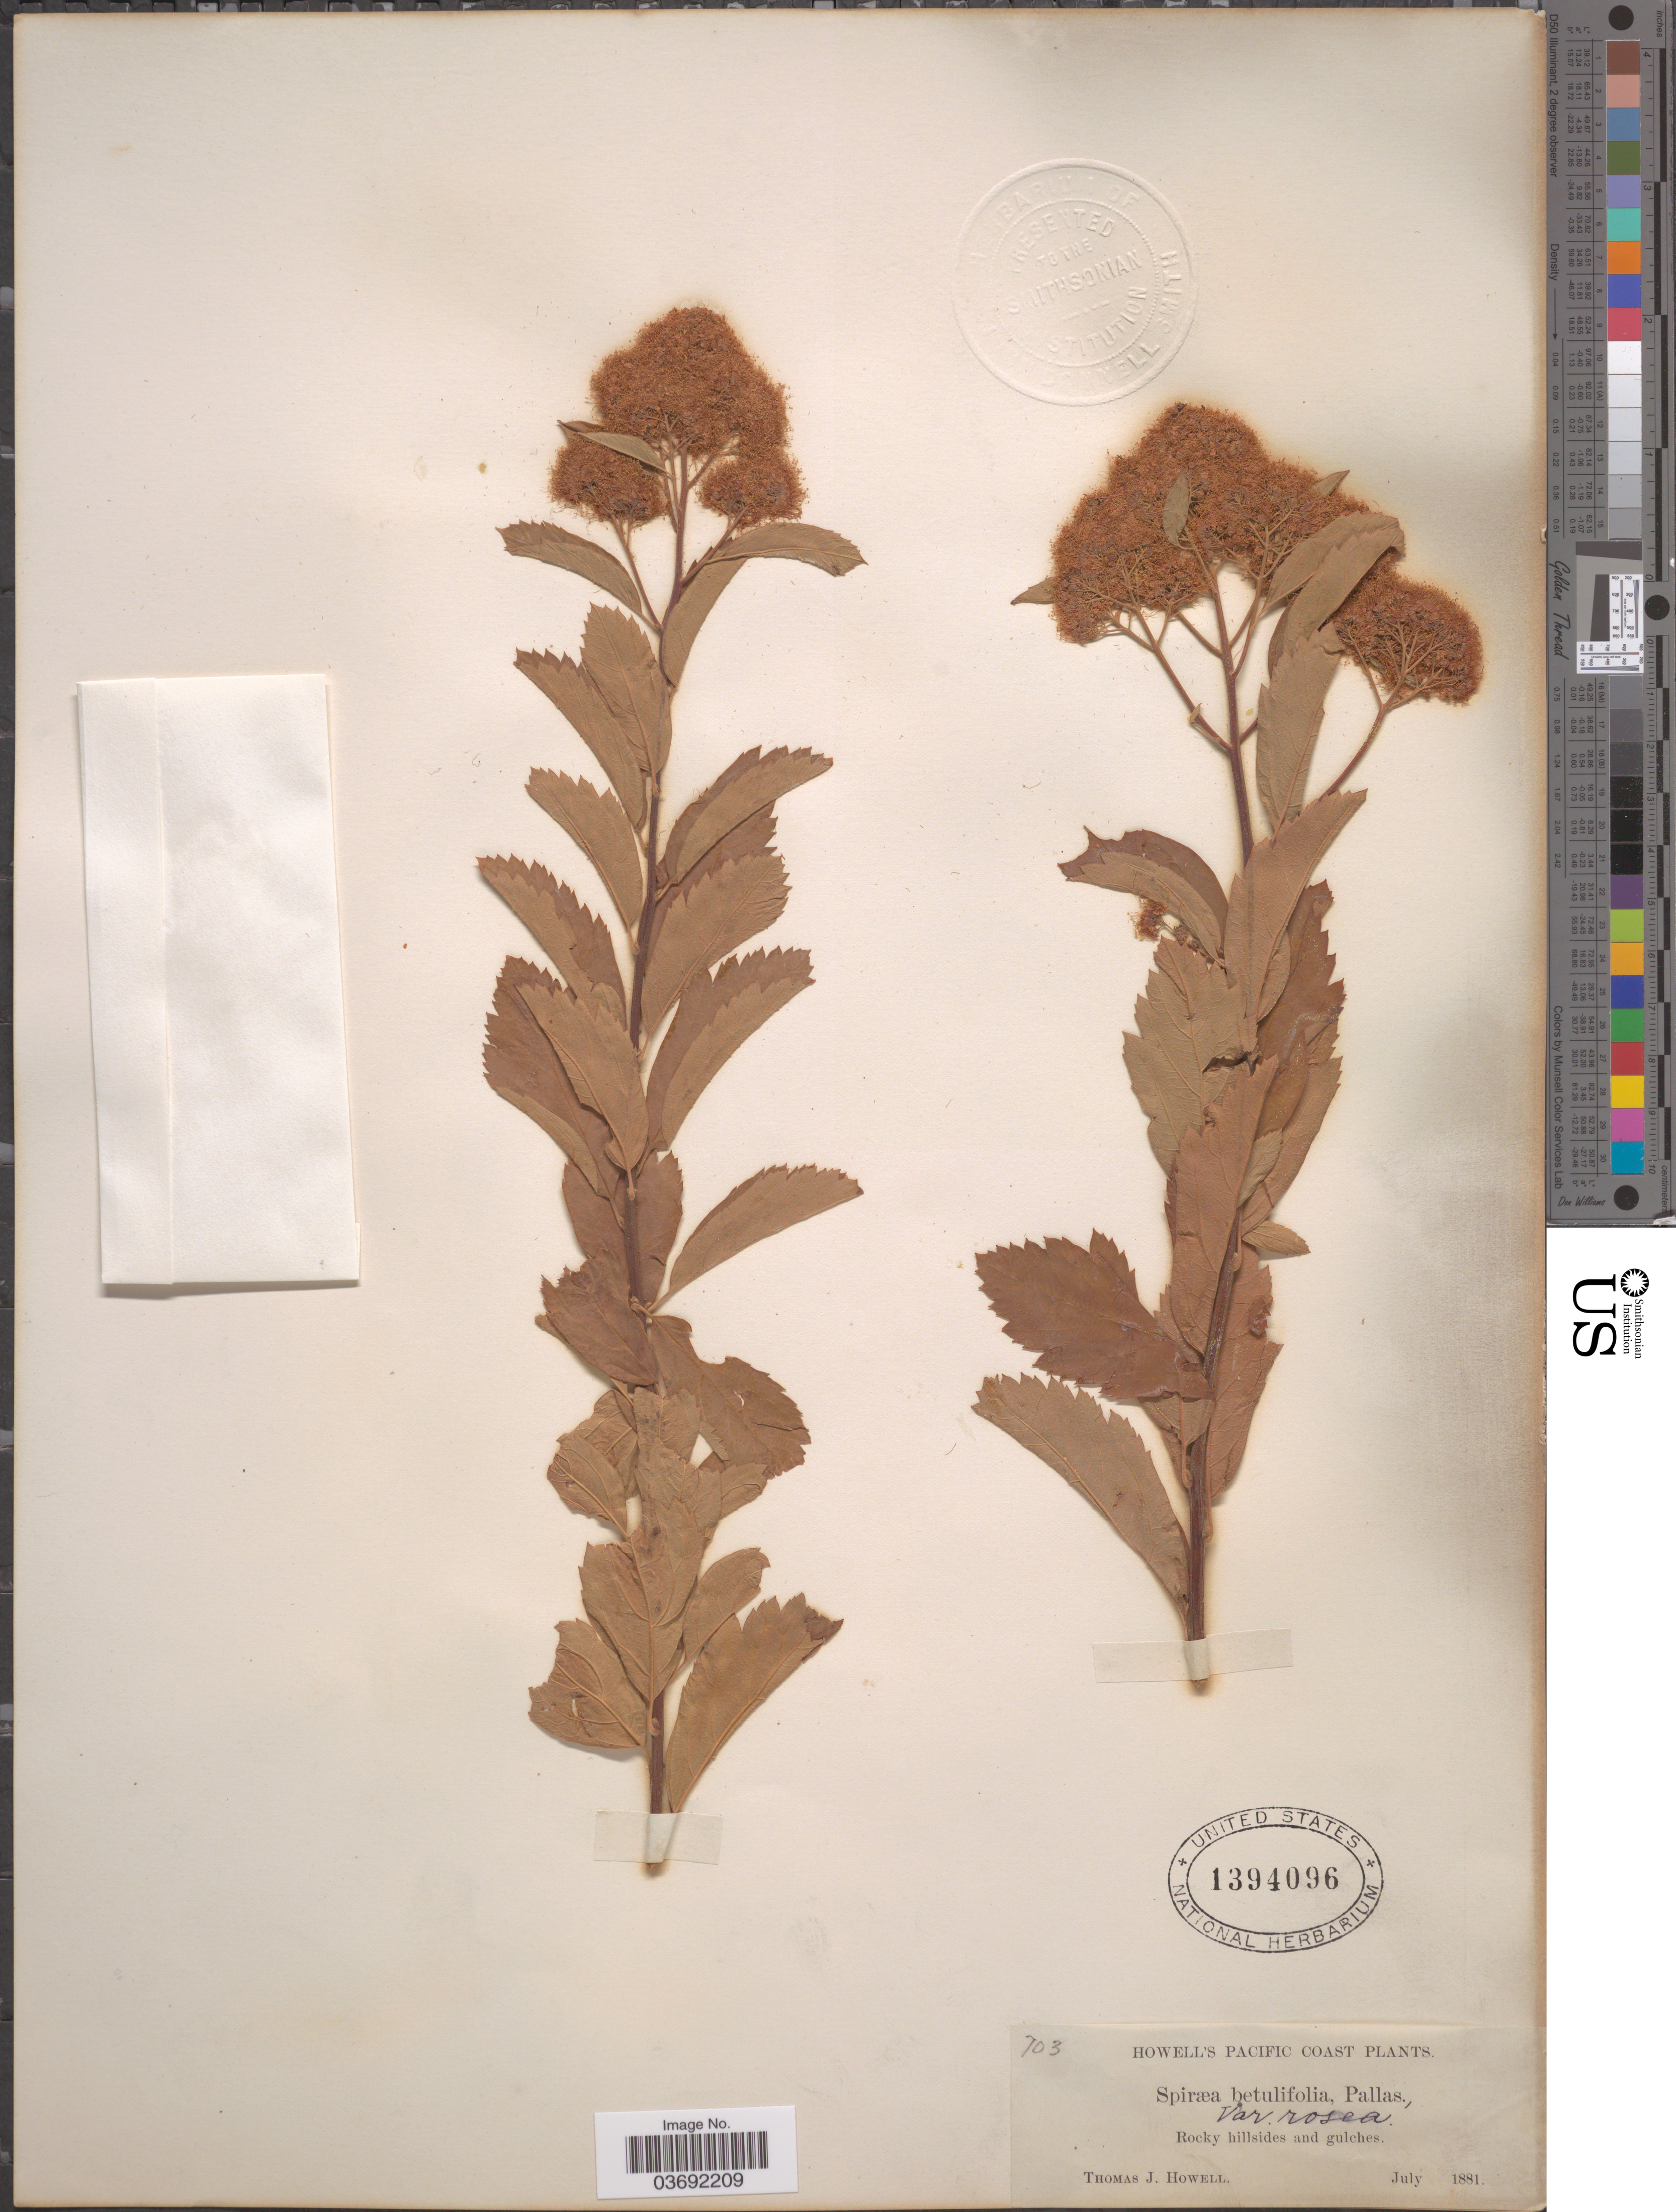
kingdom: Plantae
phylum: Tracheophyta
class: Magnoliopsida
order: Rosales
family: Rosaceae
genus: Spiraea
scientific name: Spiraea betulifolia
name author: Pall.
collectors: T. J. Howell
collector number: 703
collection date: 1881-07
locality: Pacific Coast. Rocky hillsides and gulches.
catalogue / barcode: US 1394096